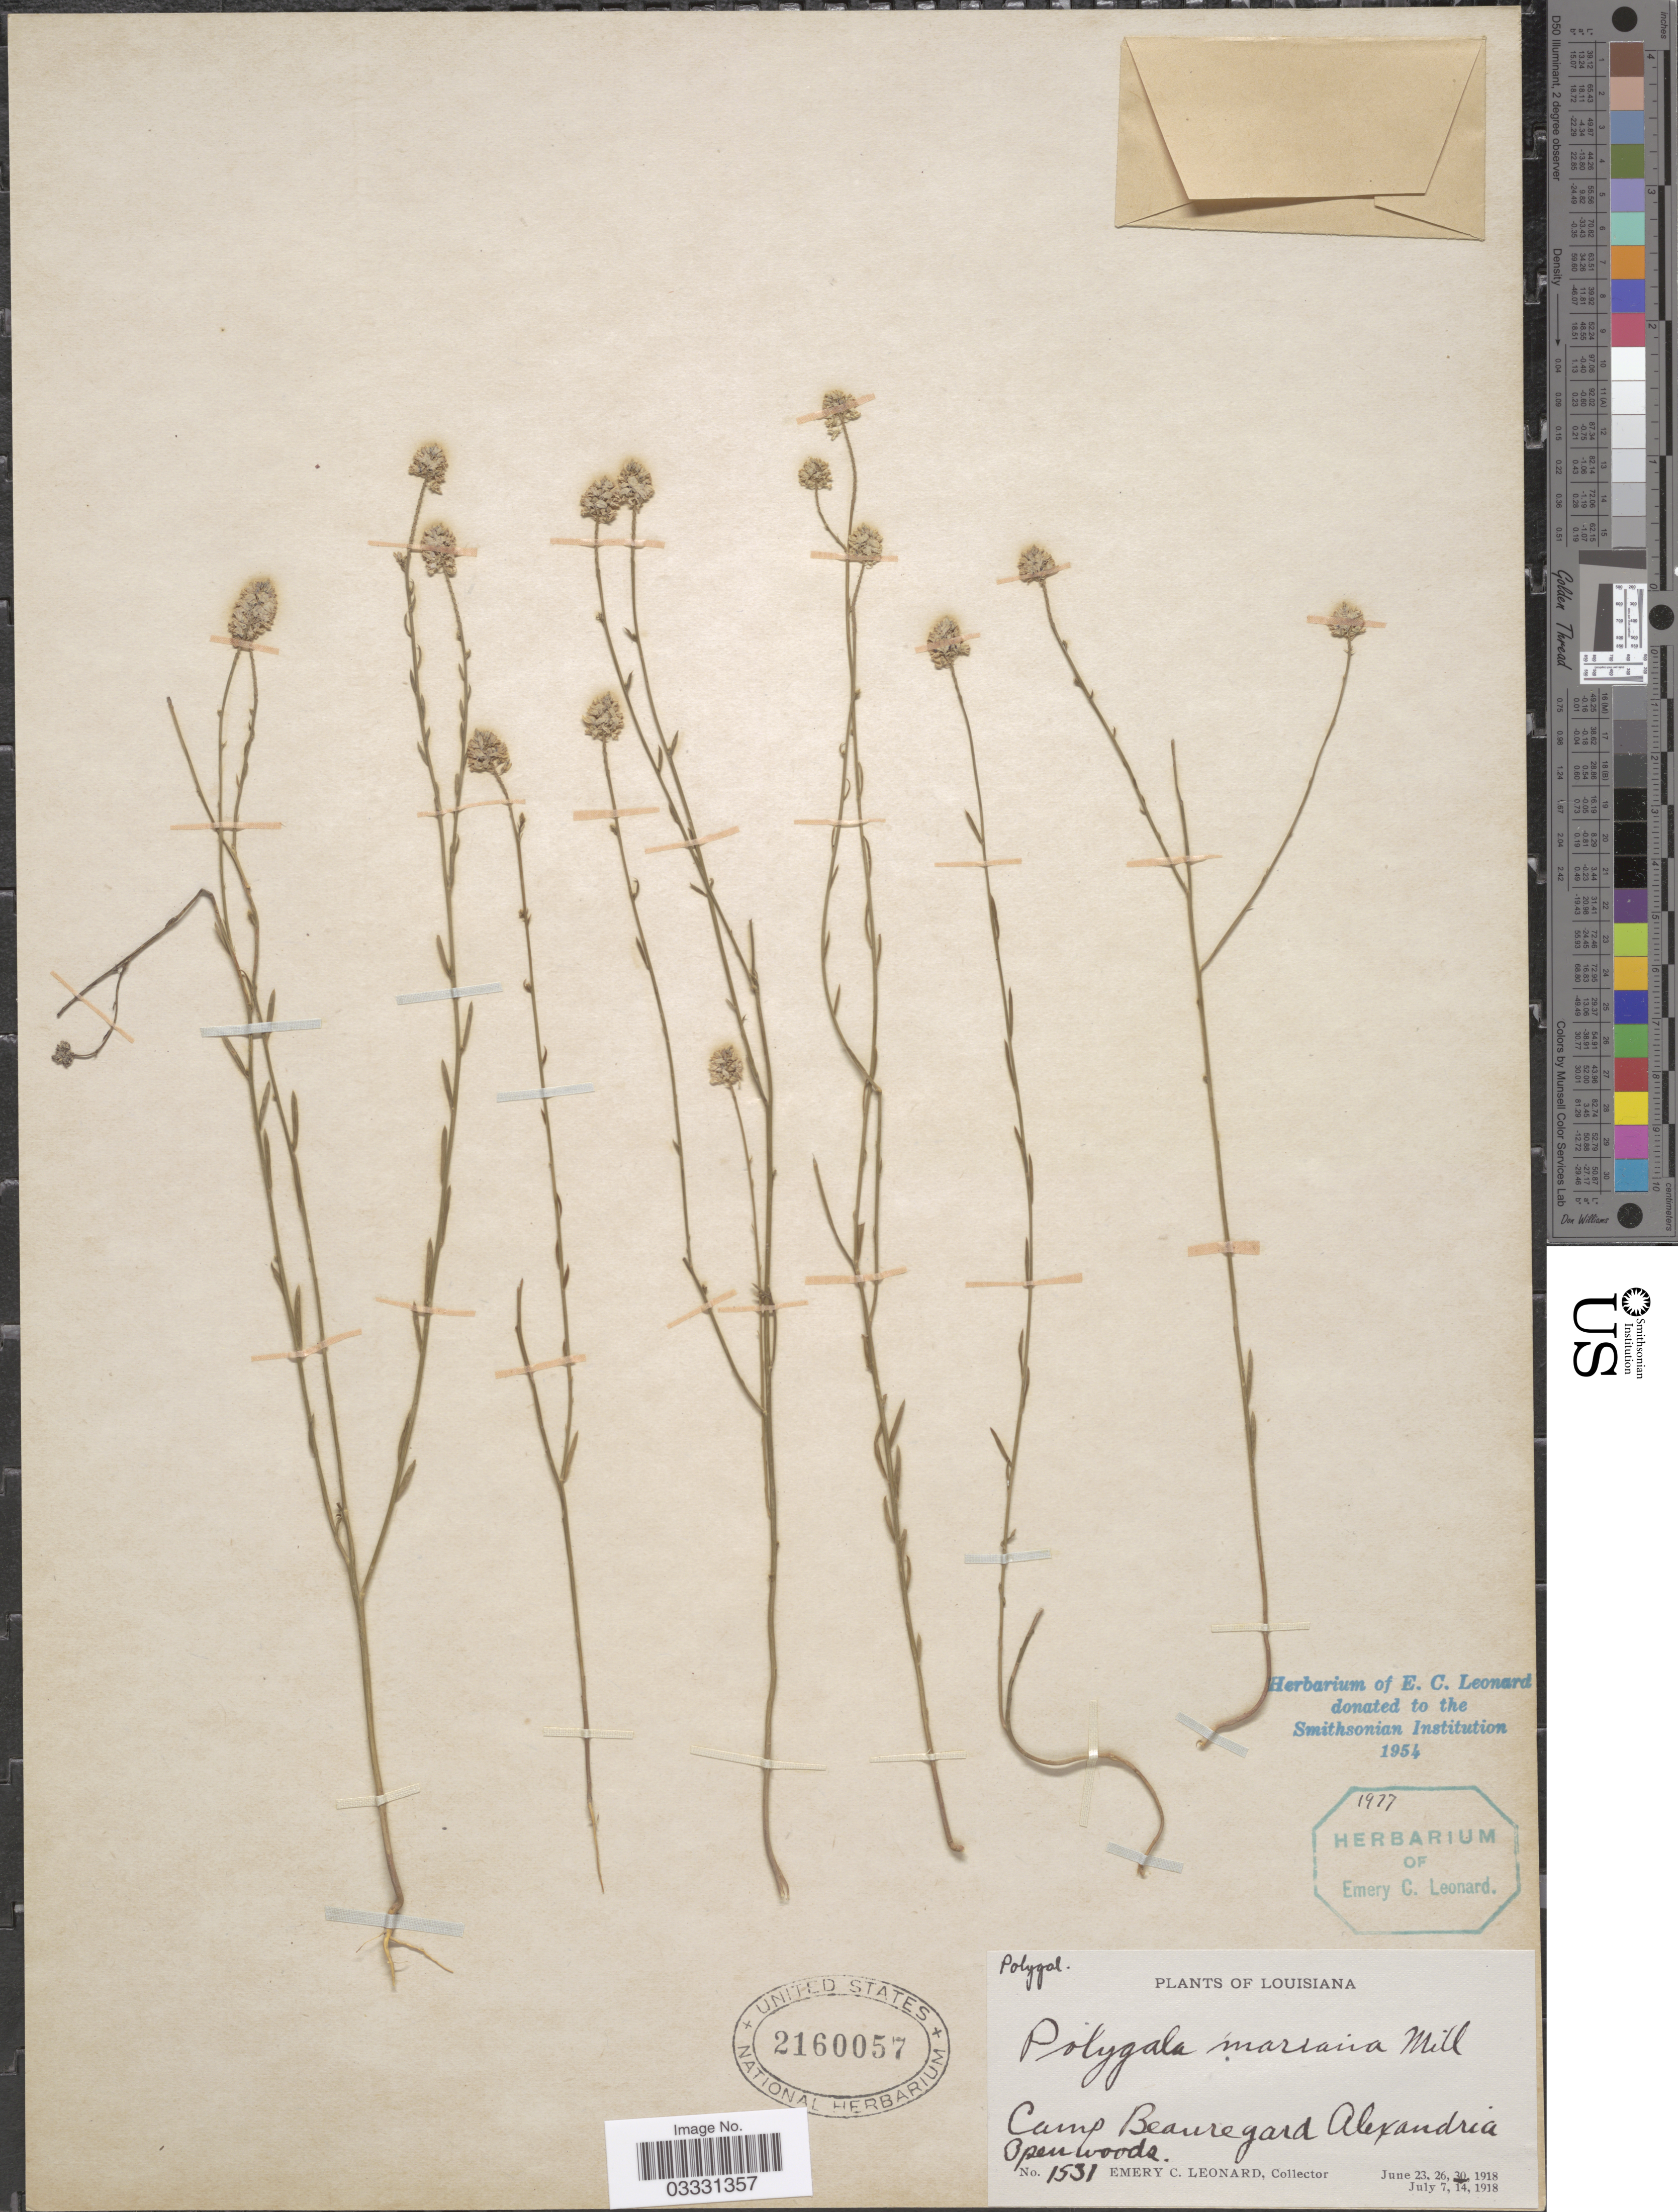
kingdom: Plantae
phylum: Tracheophyta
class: Magnoliopsida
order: Fabales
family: Polygalaceae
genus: Polygala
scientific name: Polygala mariana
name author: Mill.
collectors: E. C. Leonard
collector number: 1531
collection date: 1918-06-30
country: United States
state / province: Louisiana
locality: Camp Beauregard Alexandria.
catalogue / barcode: US 2160057